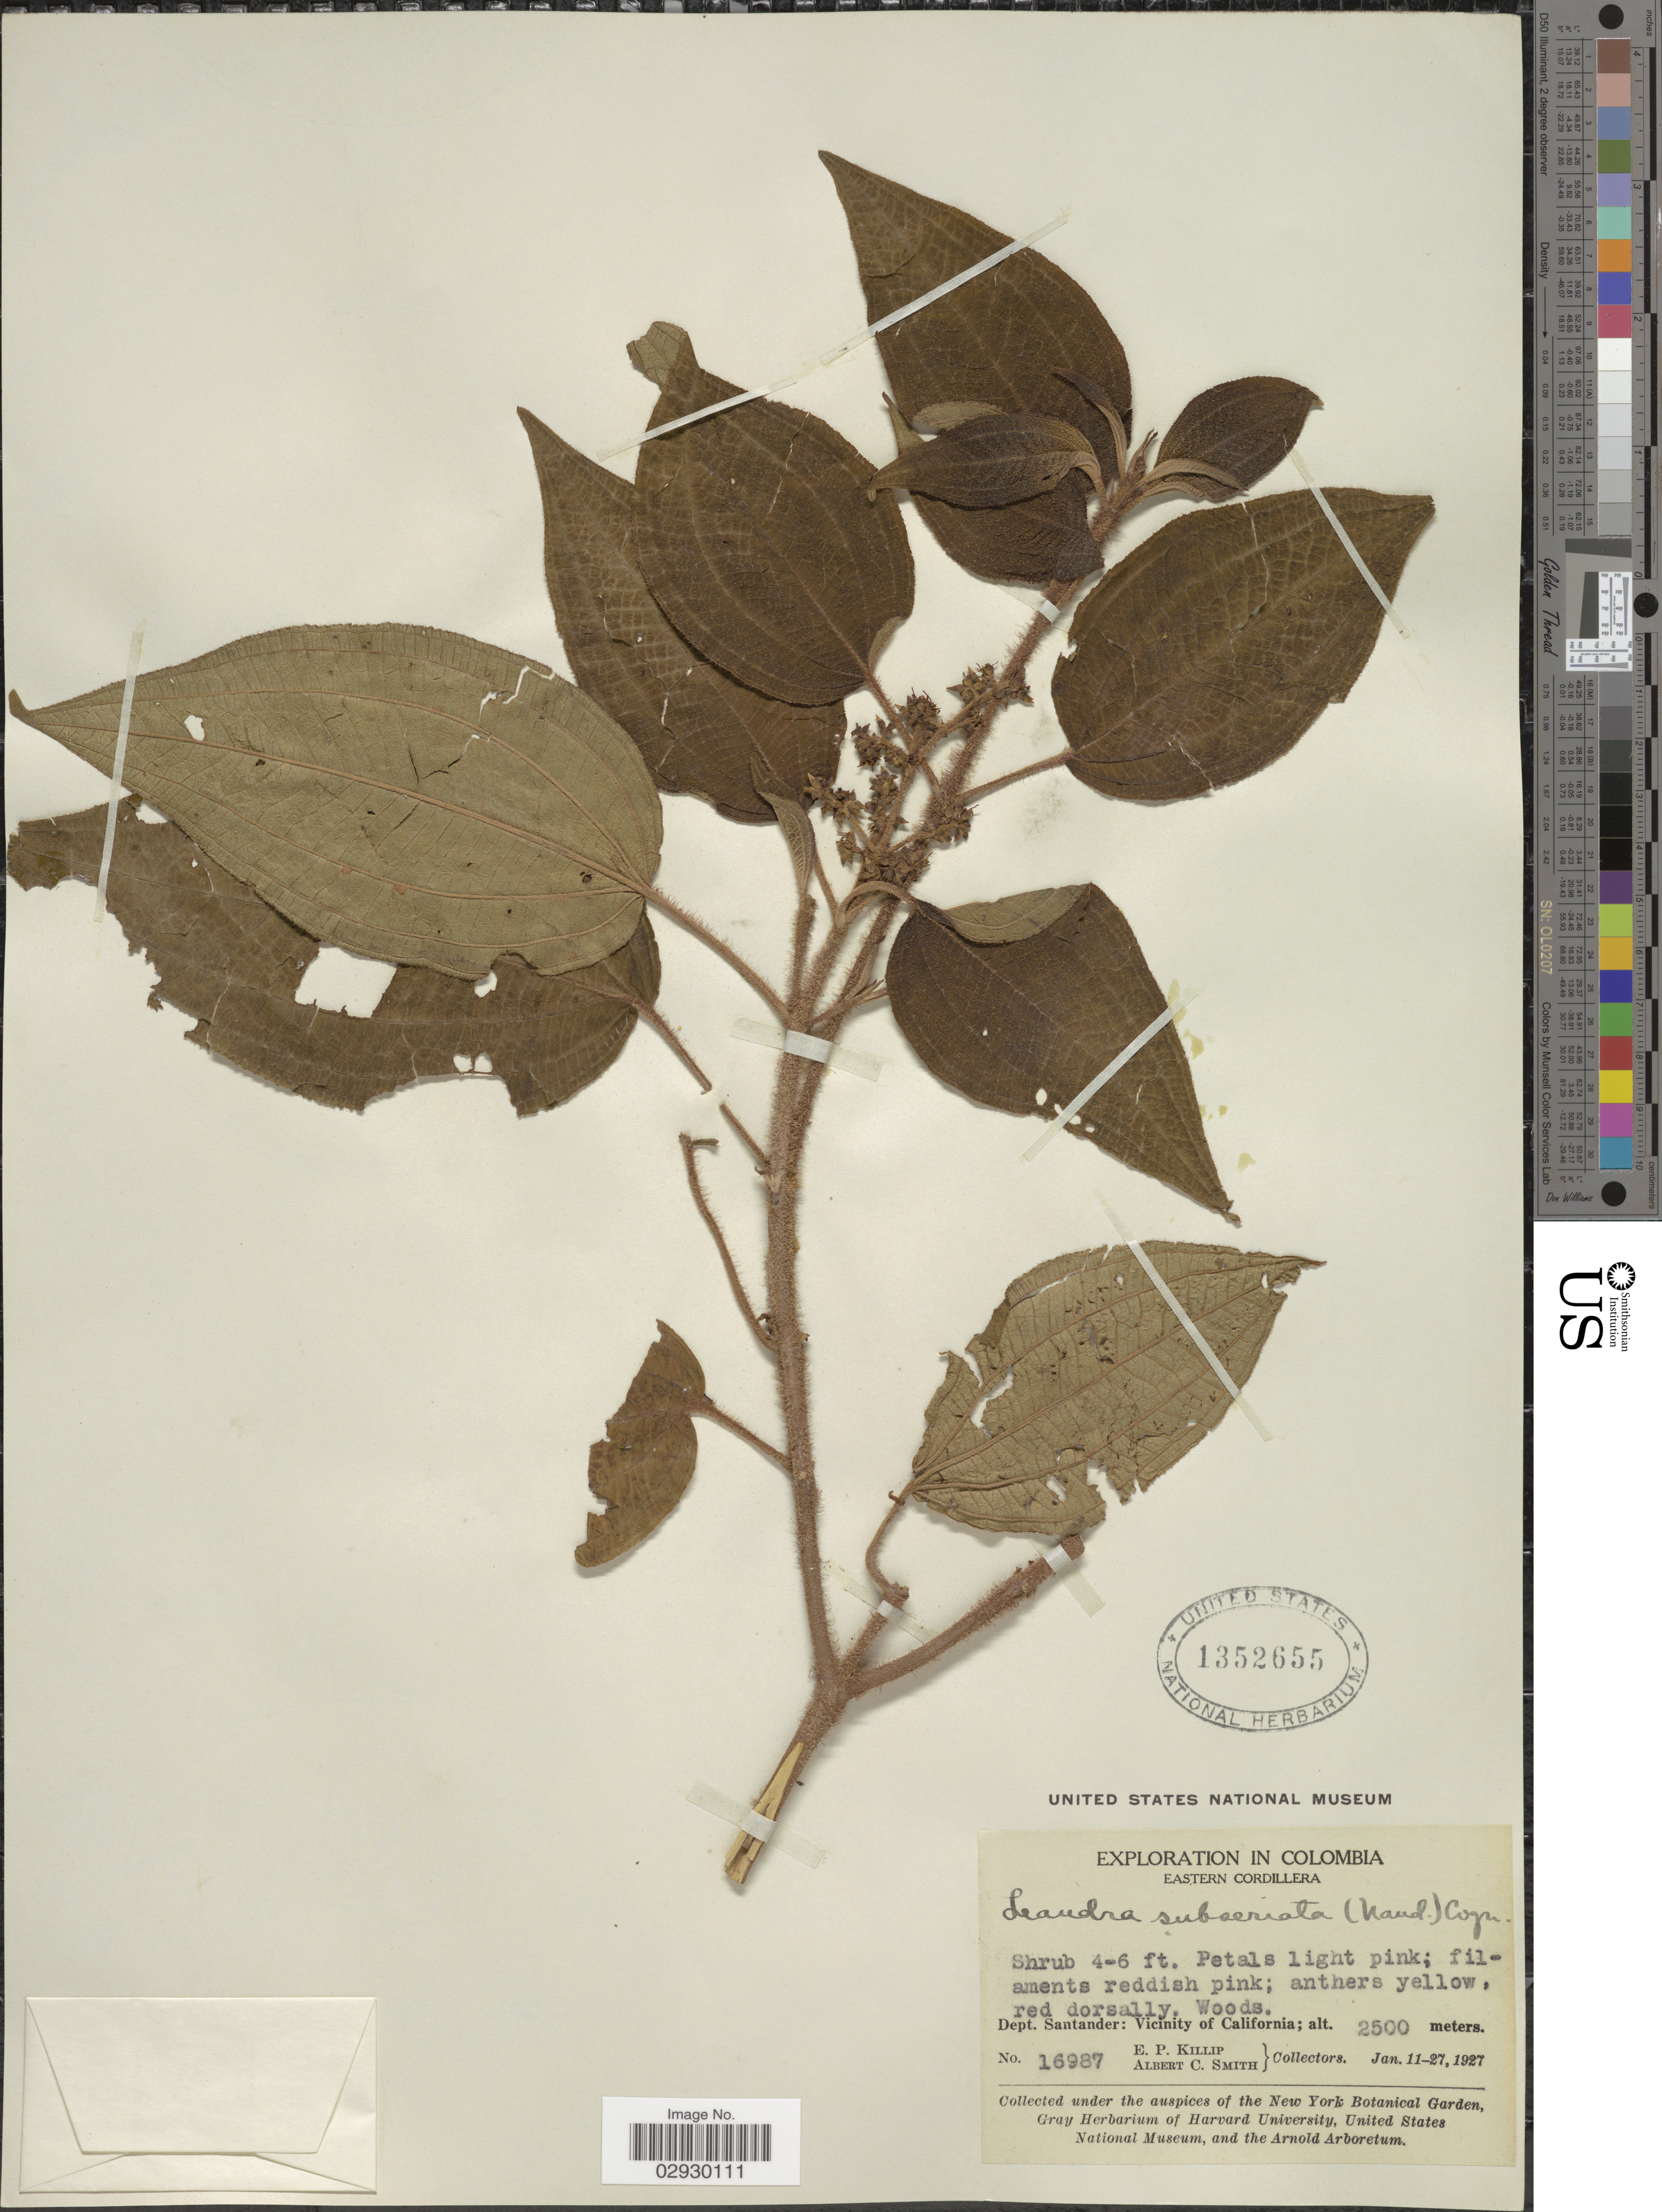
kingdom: Plantae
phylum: Tracheophyta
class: Magnoliopsida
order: Myrtales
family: Melastomataceae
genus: Leandra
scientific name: Leandra subseriata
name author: (Naudin) Cogn.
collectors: E. P. Killip & A. C. Smith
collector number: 16987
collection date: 1927-01-11/1927-01-27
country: Colombia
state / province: Santander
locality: Eastern Cordillera. Dept. Santander: Vicinity of California.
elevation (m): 2500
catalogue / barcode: US 1352655